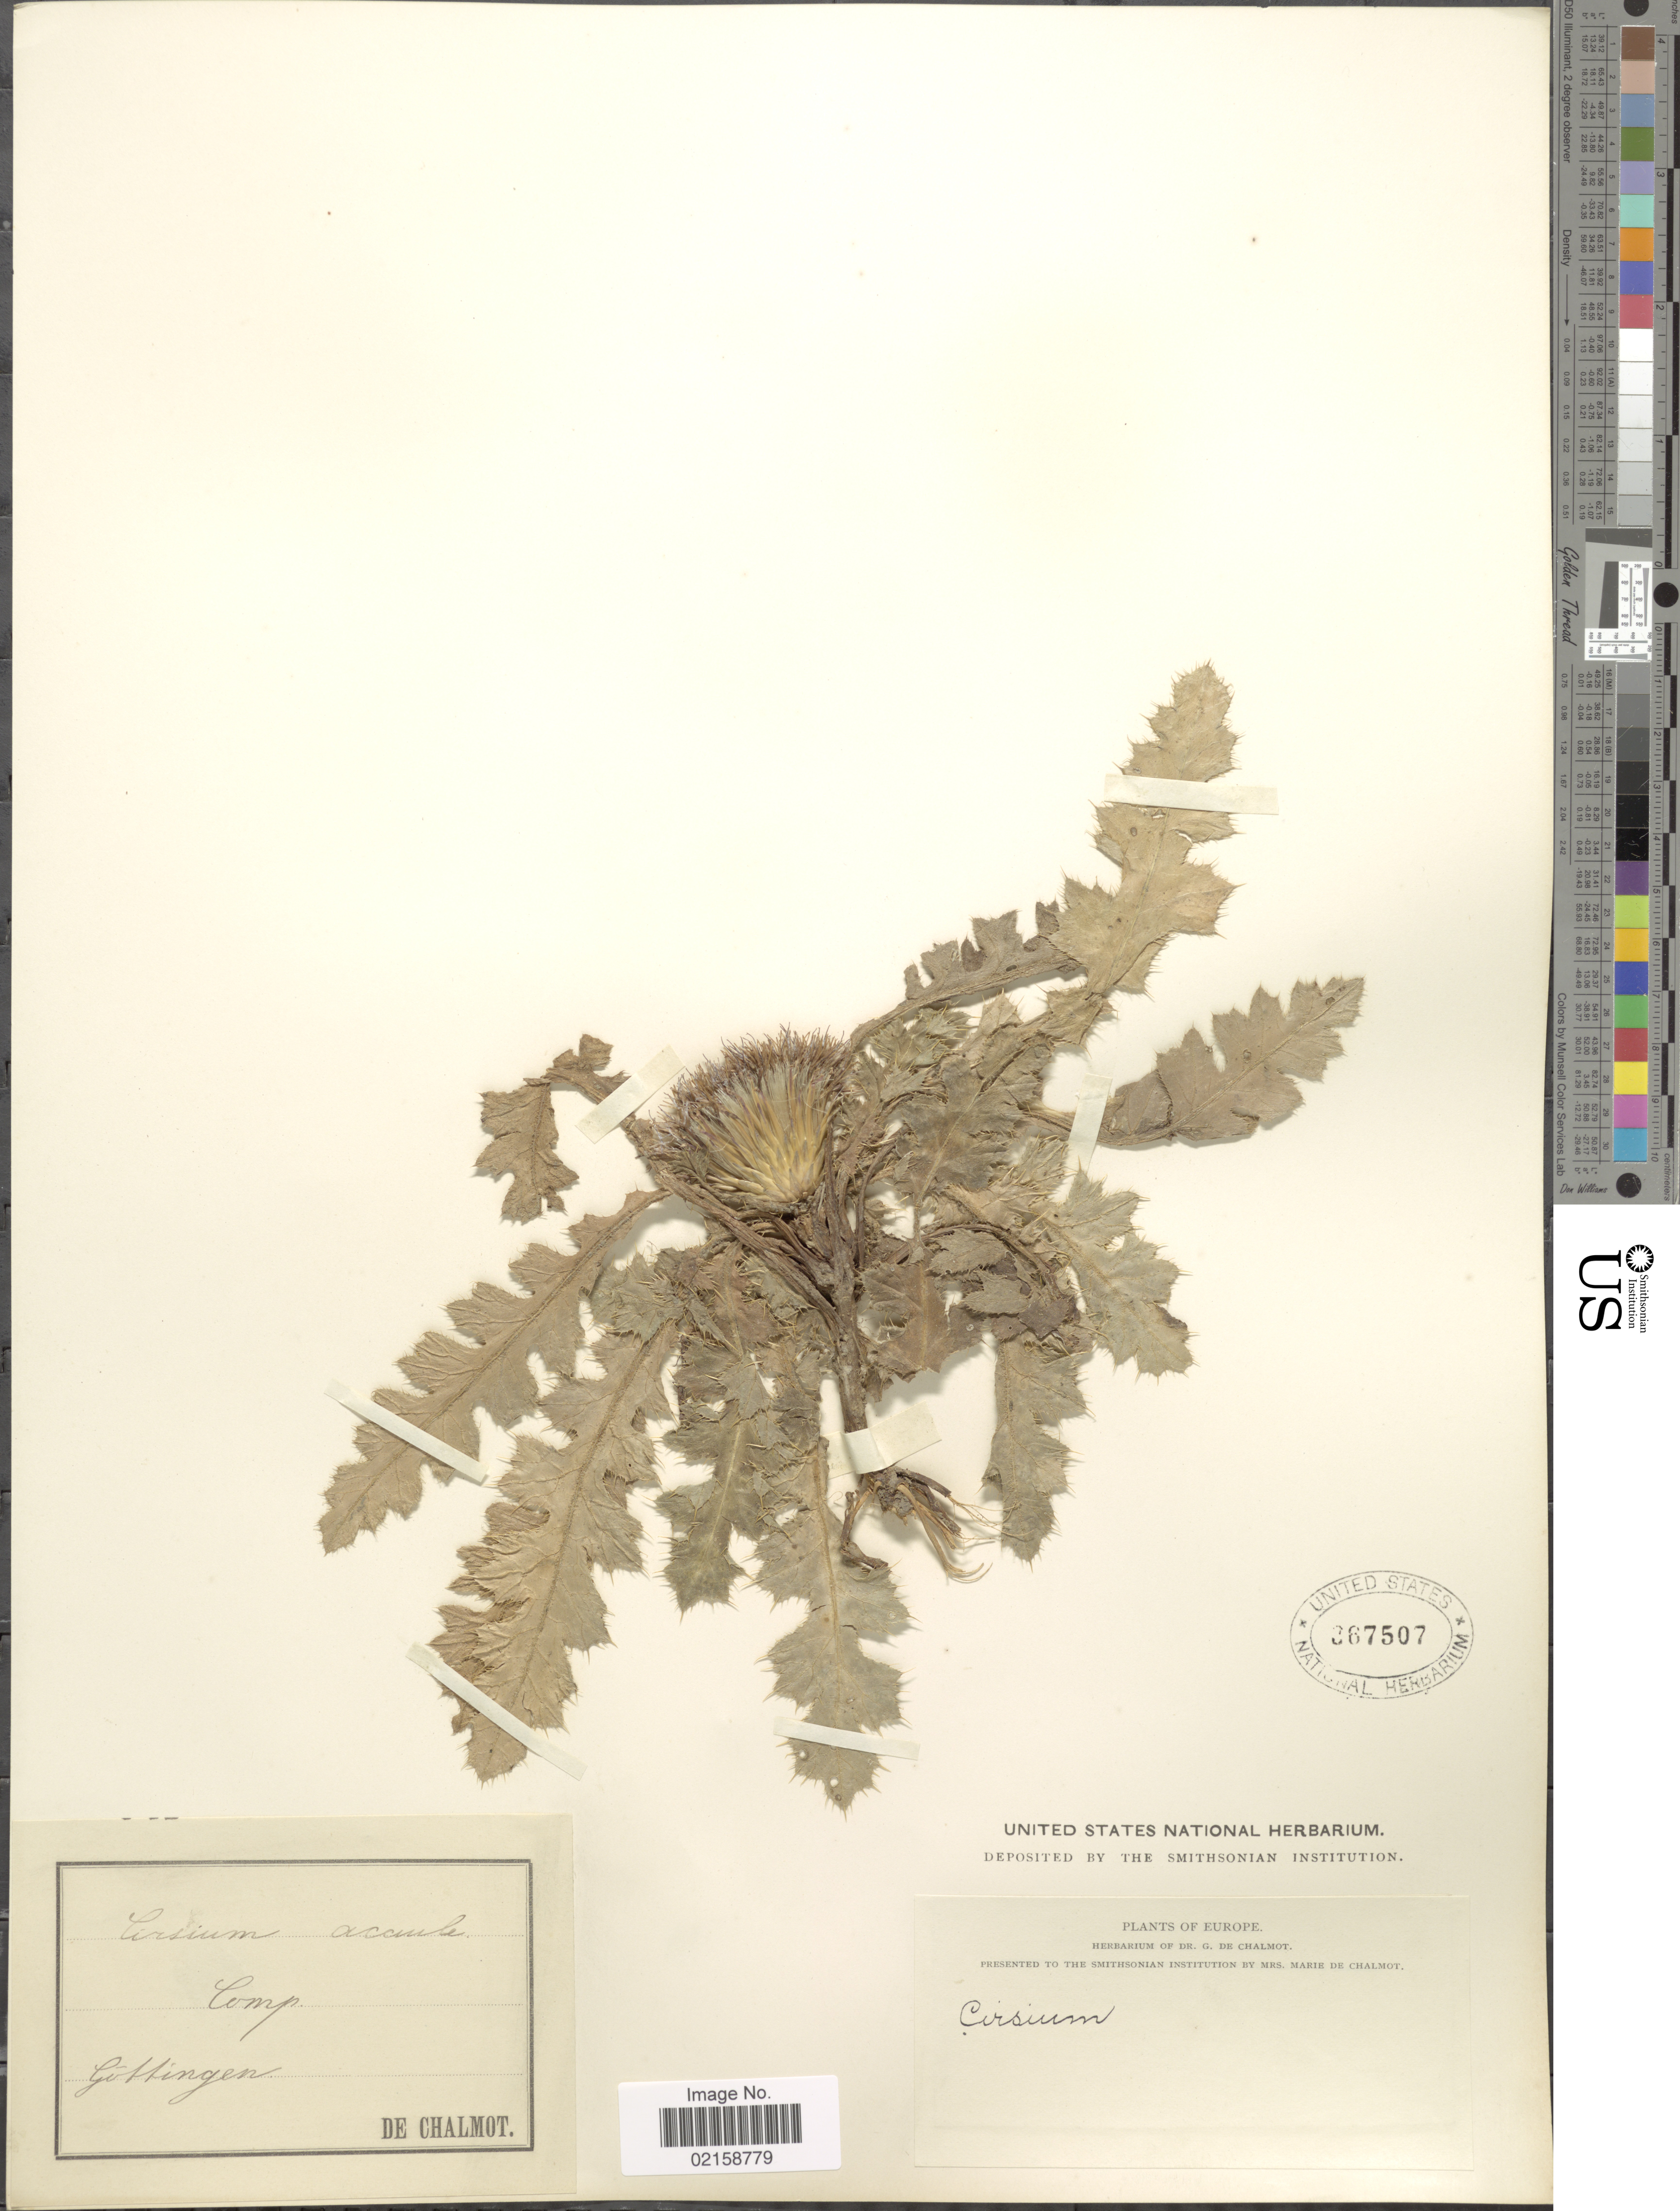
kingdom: Plantae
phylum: Tracheophyta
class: Magnoliopsida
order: Asterales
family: Asteraceae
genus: Cirsium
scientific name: Cirsium acaule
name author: (L.) Scop.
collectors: G. de Chalmot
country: Germany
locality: Gottingen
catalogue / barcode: US 367507